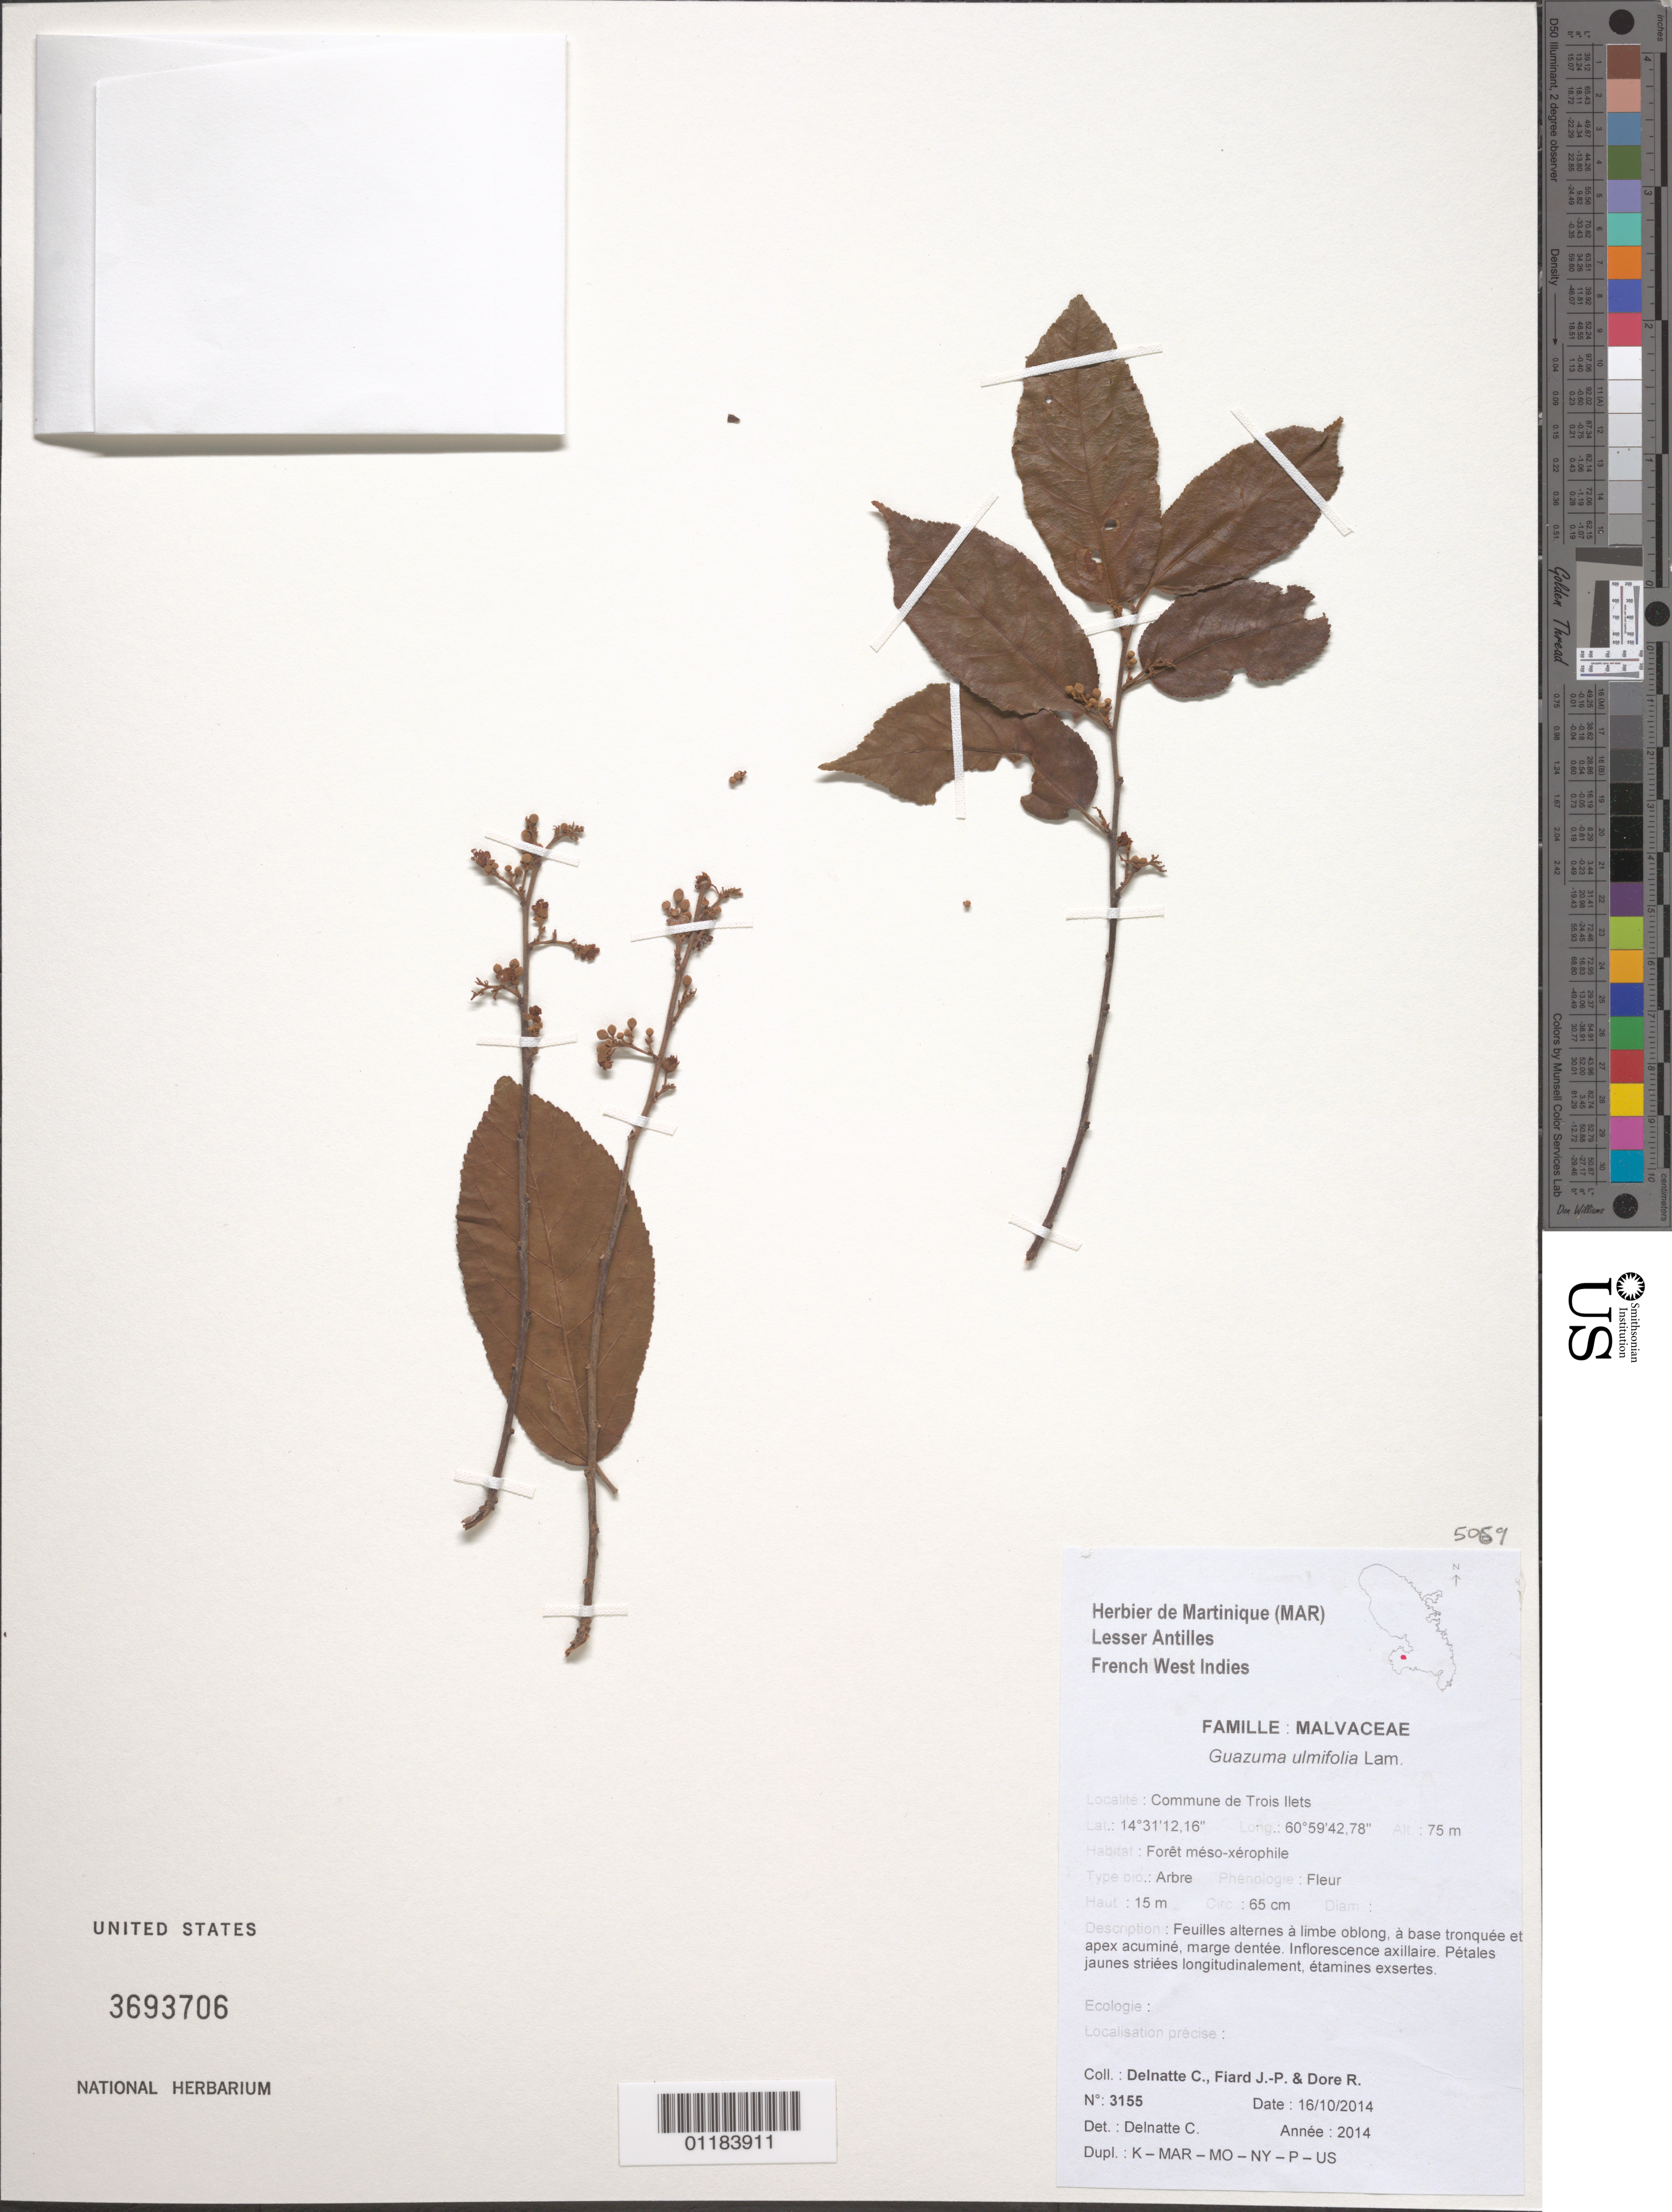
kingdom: Plantae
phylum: Tracheophyta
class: Magnoliopsida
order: Malvales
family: Malvaceae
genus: Guazuma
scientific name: Guazuma ulmifolia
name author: Lam.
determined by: Delnatte, C.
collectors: C. Delnatte, J.-P. Fiard & R. Dore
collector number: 3155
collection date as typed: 16/10/2014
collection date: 2014-10-16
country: Martinique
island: Martinique I.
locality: Commune de Trois llets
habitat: foret meso-xerophile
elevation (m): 75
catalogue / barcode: US 3693706